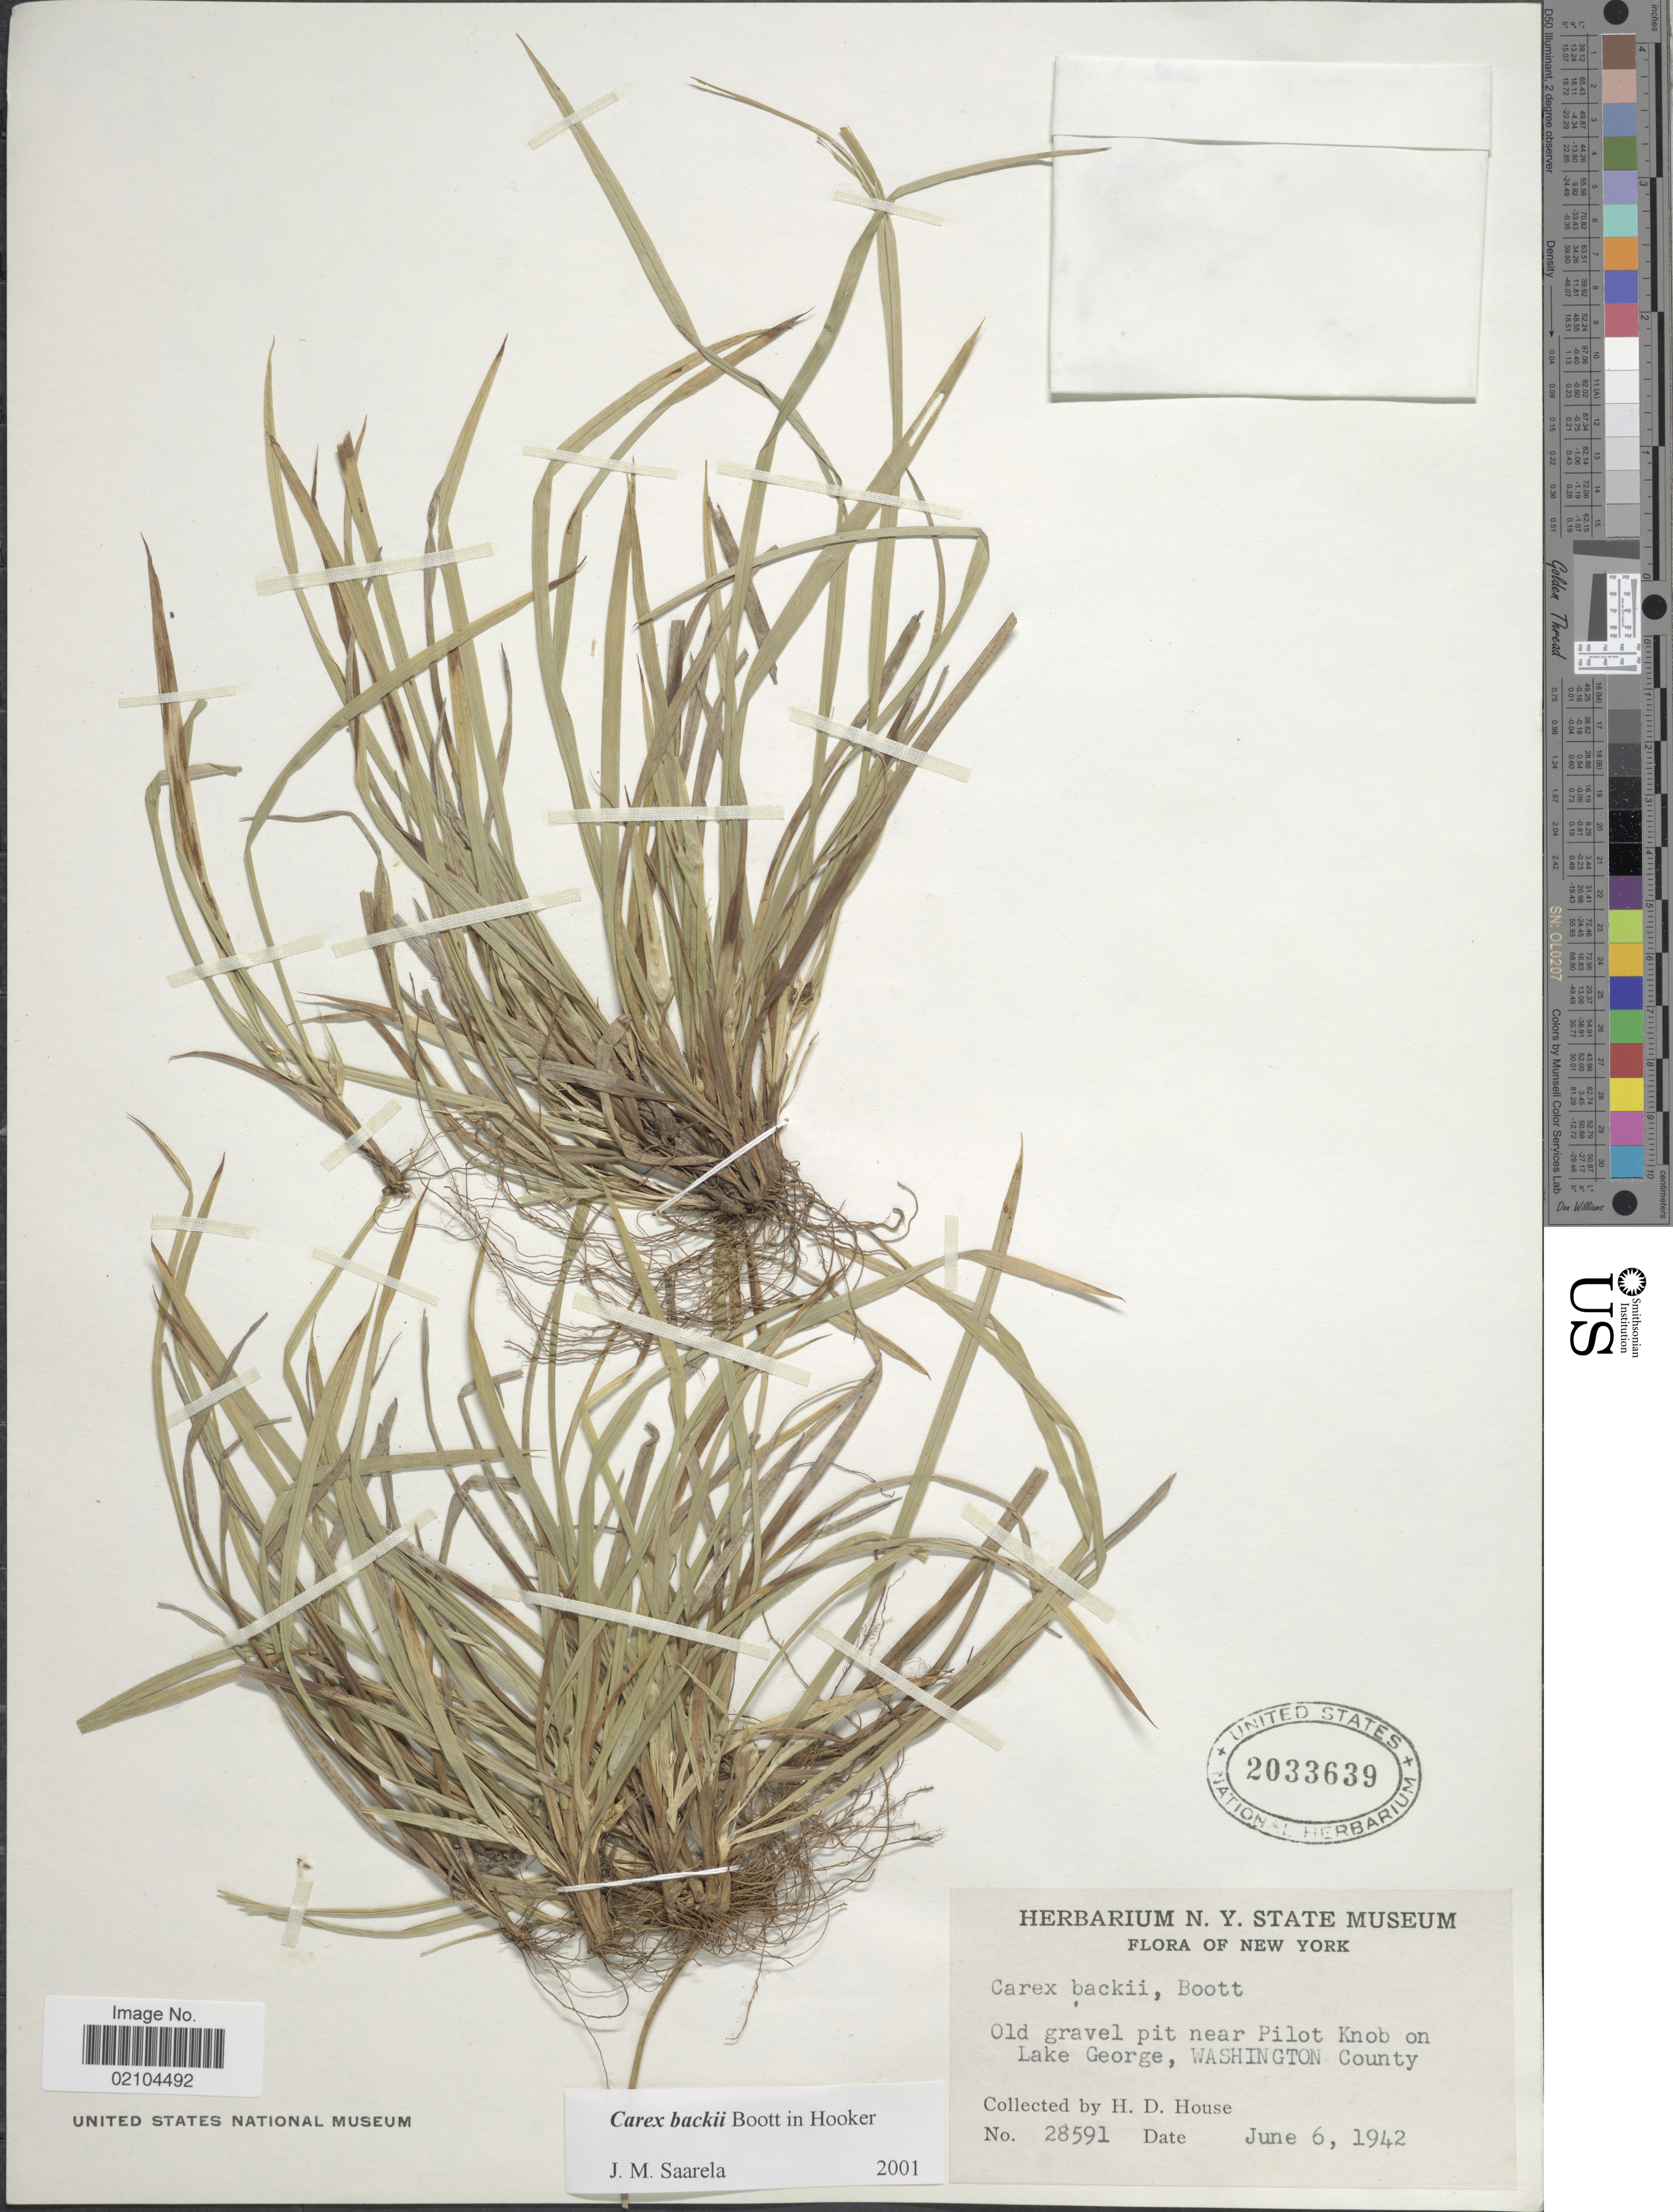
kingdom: Plantae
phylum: Tracheophyta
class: Liliopsida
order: Poales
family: Cyperaceae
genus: Carex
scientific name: Carex backii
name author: Boott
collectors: H. D. House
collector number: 28591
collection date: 1942-06-06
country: United States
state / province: New York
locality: Old gravel pit near Pilot Knob on Lake George, Washington County.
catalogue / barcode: US 2033639